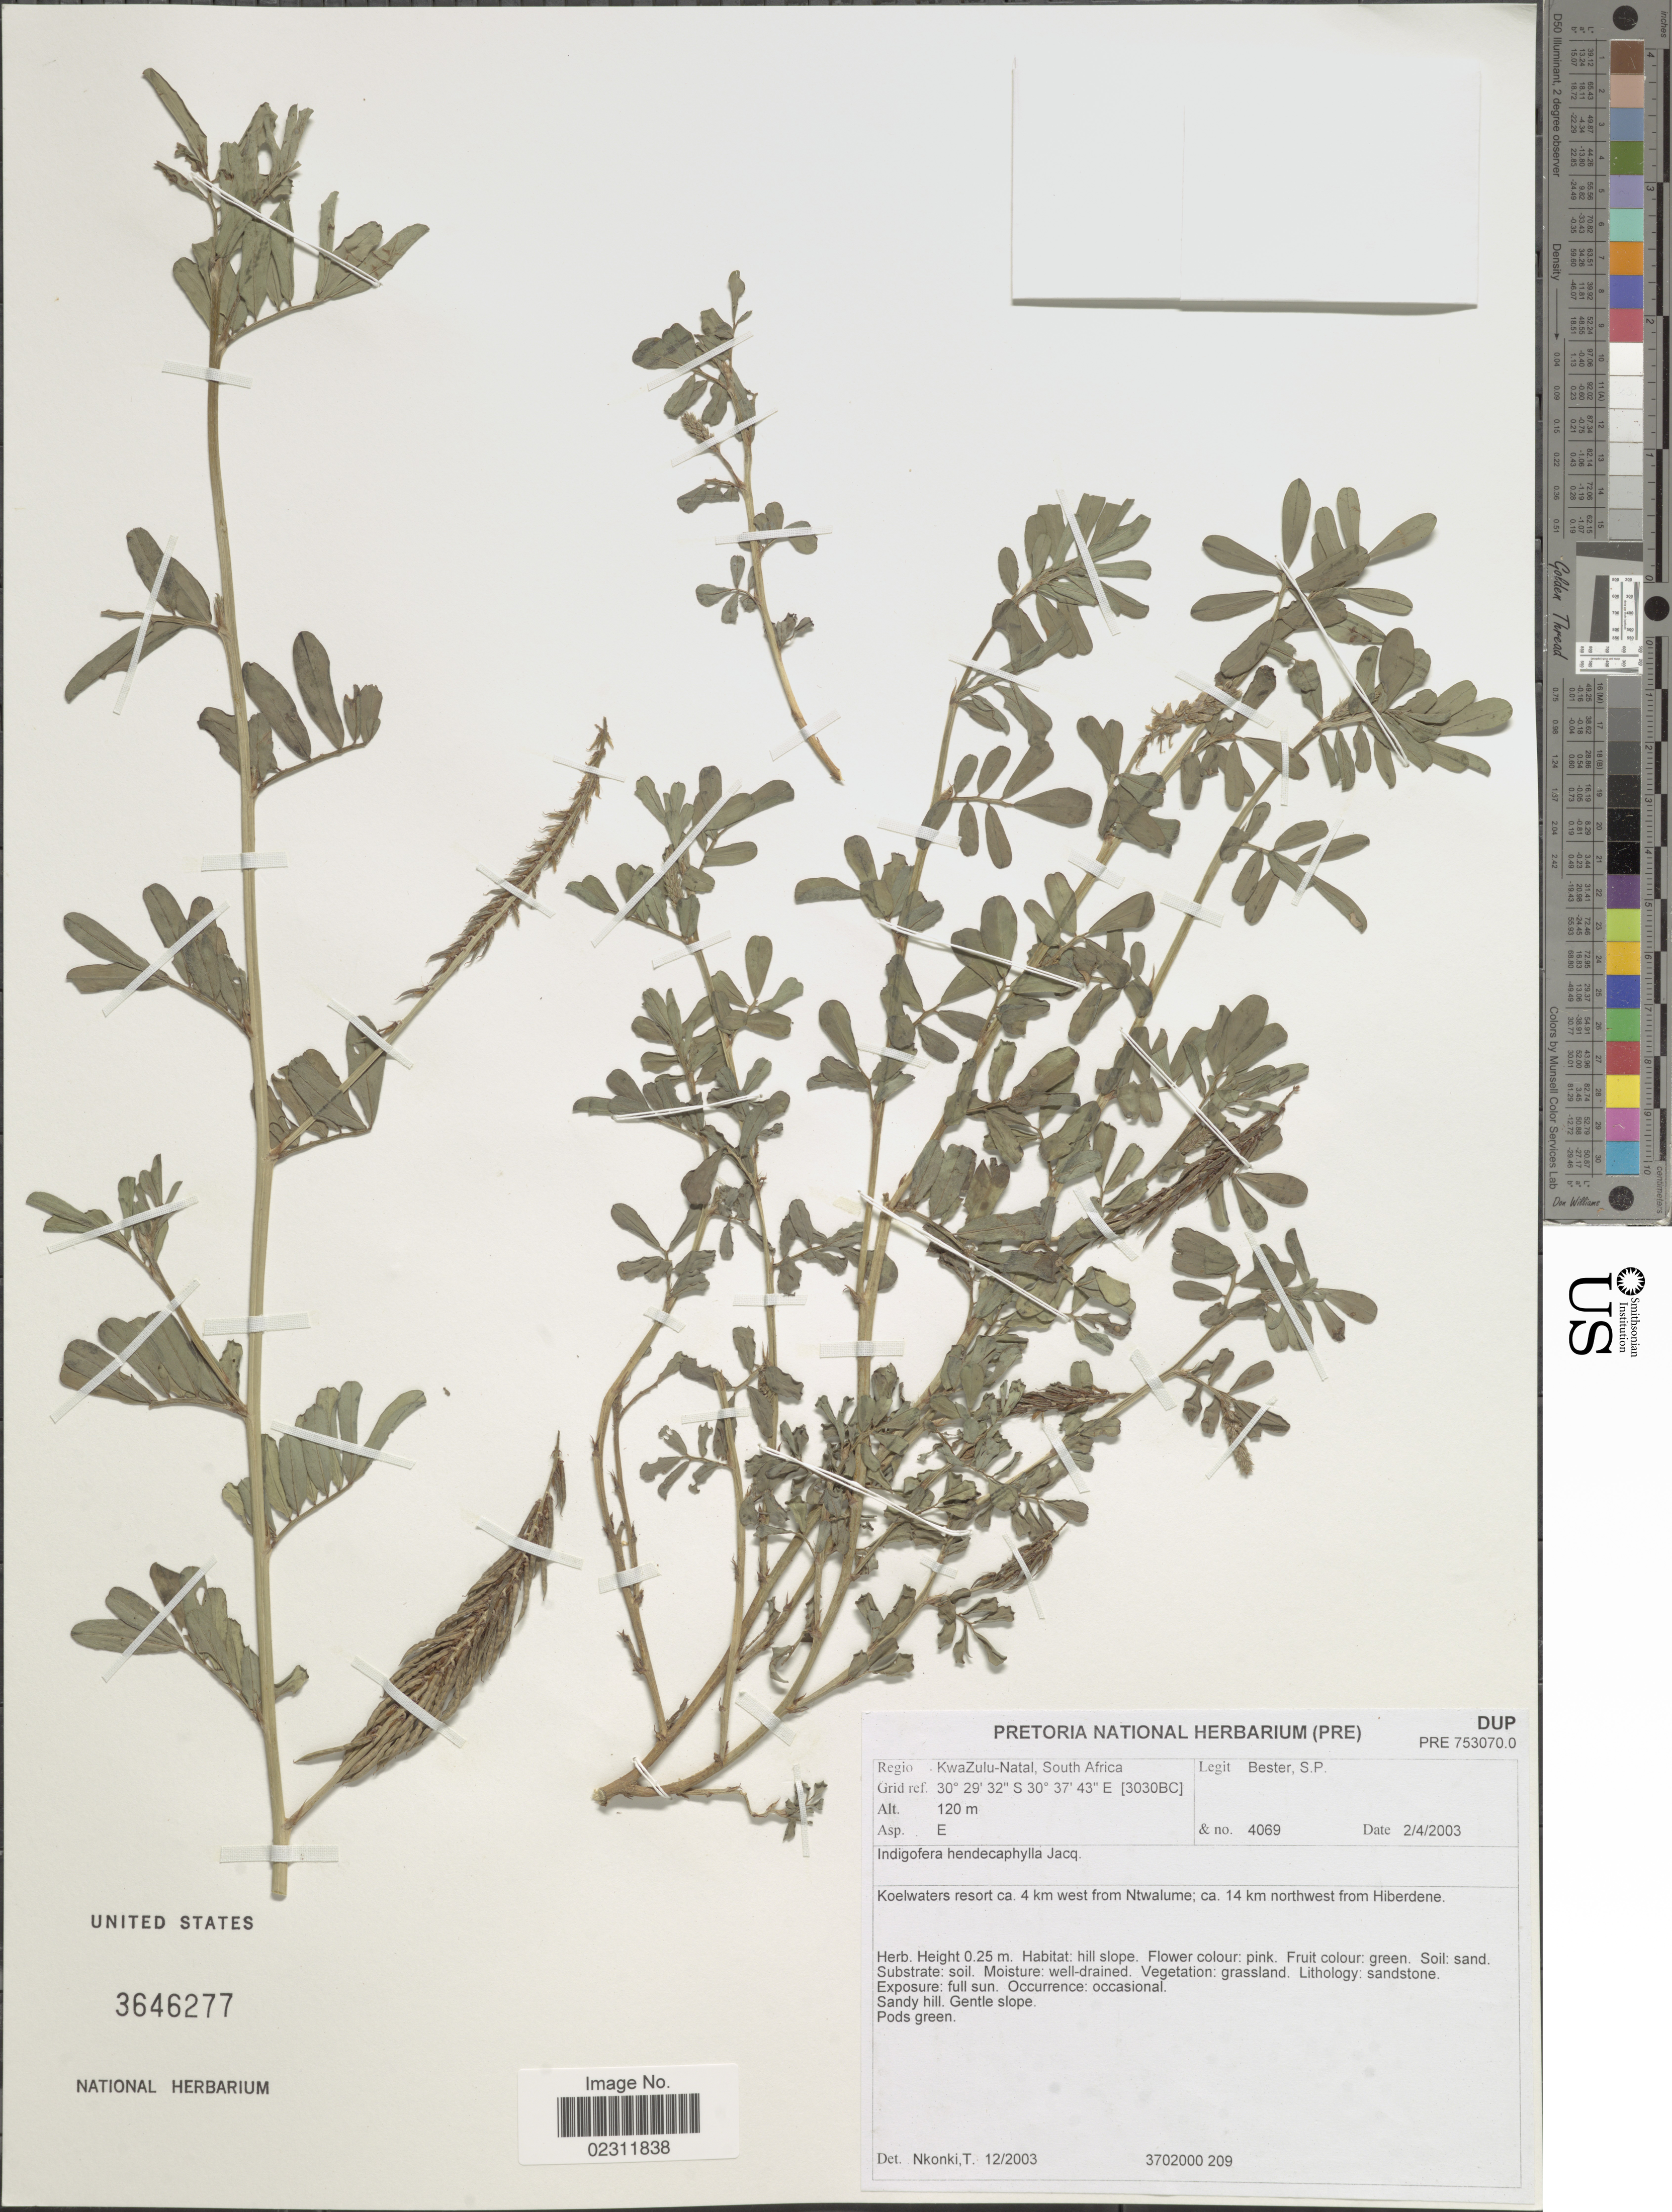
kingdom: Plantae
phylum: Tracheophyta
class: Magnoliopsida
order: Fabales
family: Fabaceae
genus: Indigofera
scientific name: Indigofera hendecaphylla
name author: Jacq.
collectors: S. Bester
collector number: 4069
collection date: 2003-04-02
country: South Africa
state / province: KwaZulu-Natal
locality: Koelwaters resort ca 4 km west from Ntwalume, ca 14 km northwest from Hiberdene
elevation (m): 120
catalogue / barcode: US 3646277